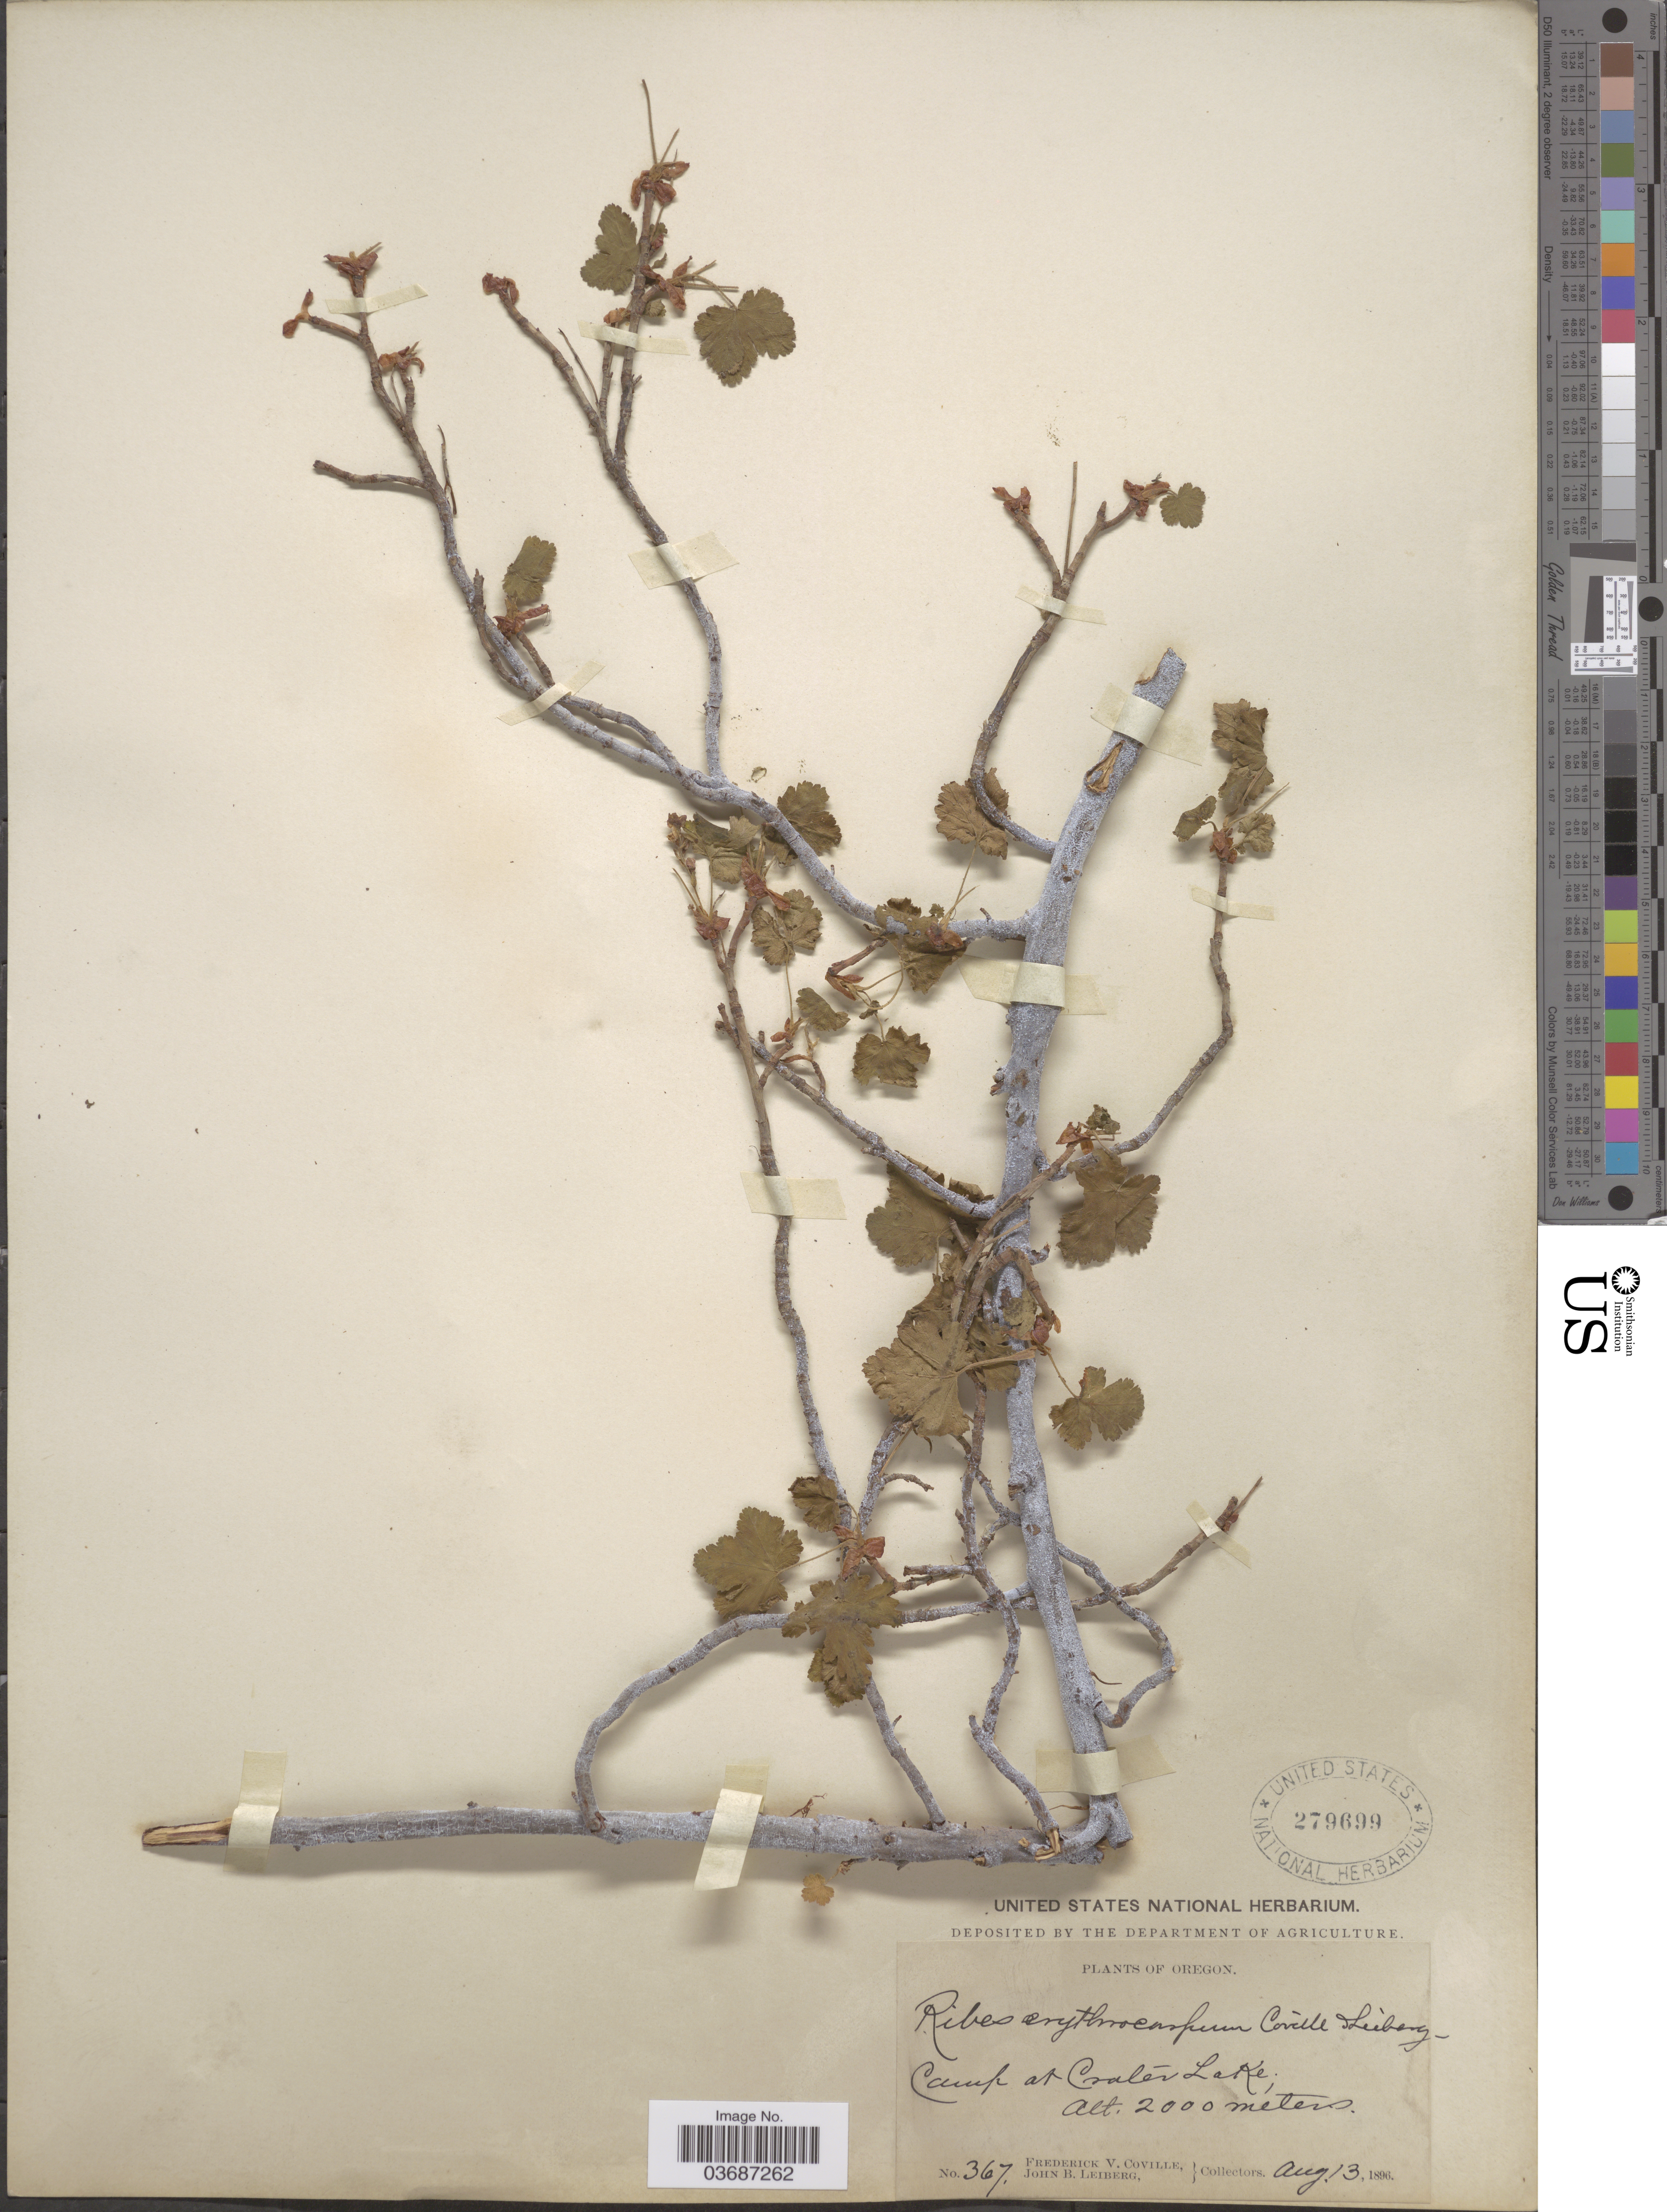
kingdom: Plantae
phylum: Tracheophyta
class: Magnoliopsida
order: Saxifragales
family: Grossulariaceae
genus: Ribes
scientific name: Ribes erythrocarpum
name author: Coville & Leiberg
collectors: F. V. Coville & J. B. Leiberg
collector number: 367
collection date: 1896-08-13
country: United States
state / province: Oregon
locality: Camp at Crater Lake.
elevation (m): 2000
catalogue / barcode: US 279699